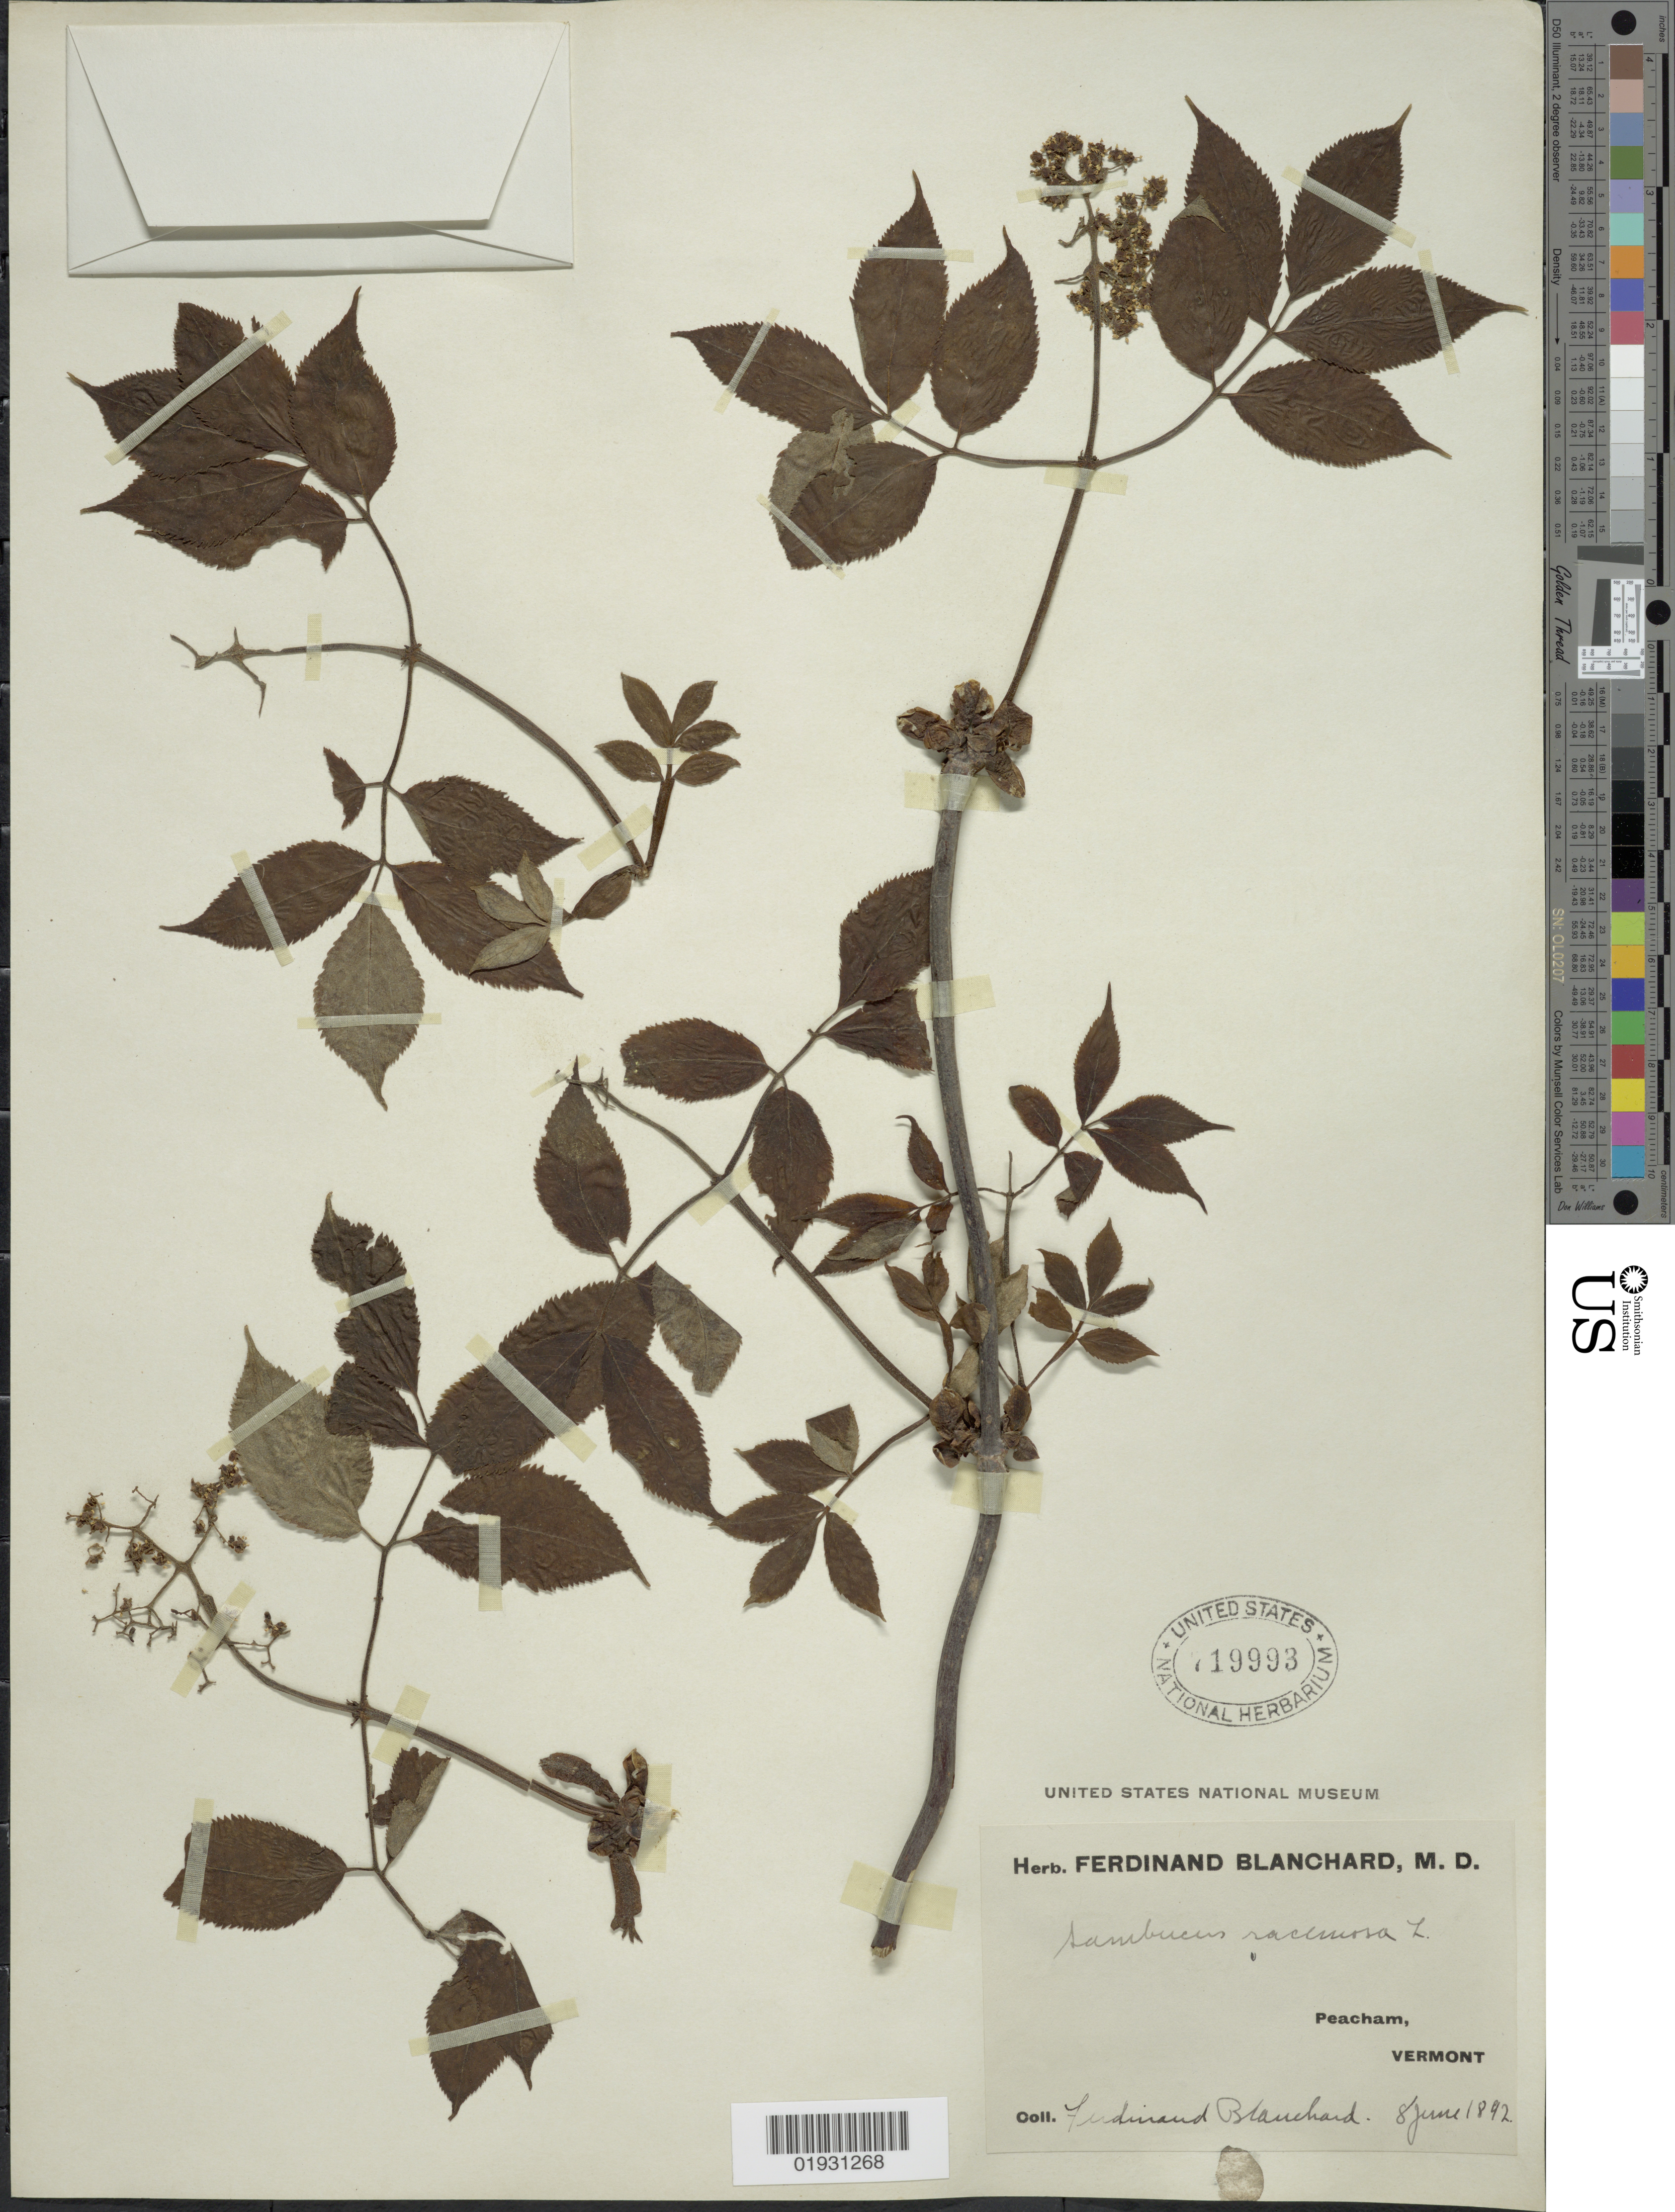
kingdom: Plantae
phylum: Tracheophyta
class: Magnoliopsida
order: Dipsacales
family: Viburnaceae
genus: Sambucus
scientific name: Sambucus racemosa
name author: L.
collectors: F. Blanchard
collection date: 1892-06-08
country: United States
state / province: Vermont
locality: Peacham.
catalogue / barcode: US 719993